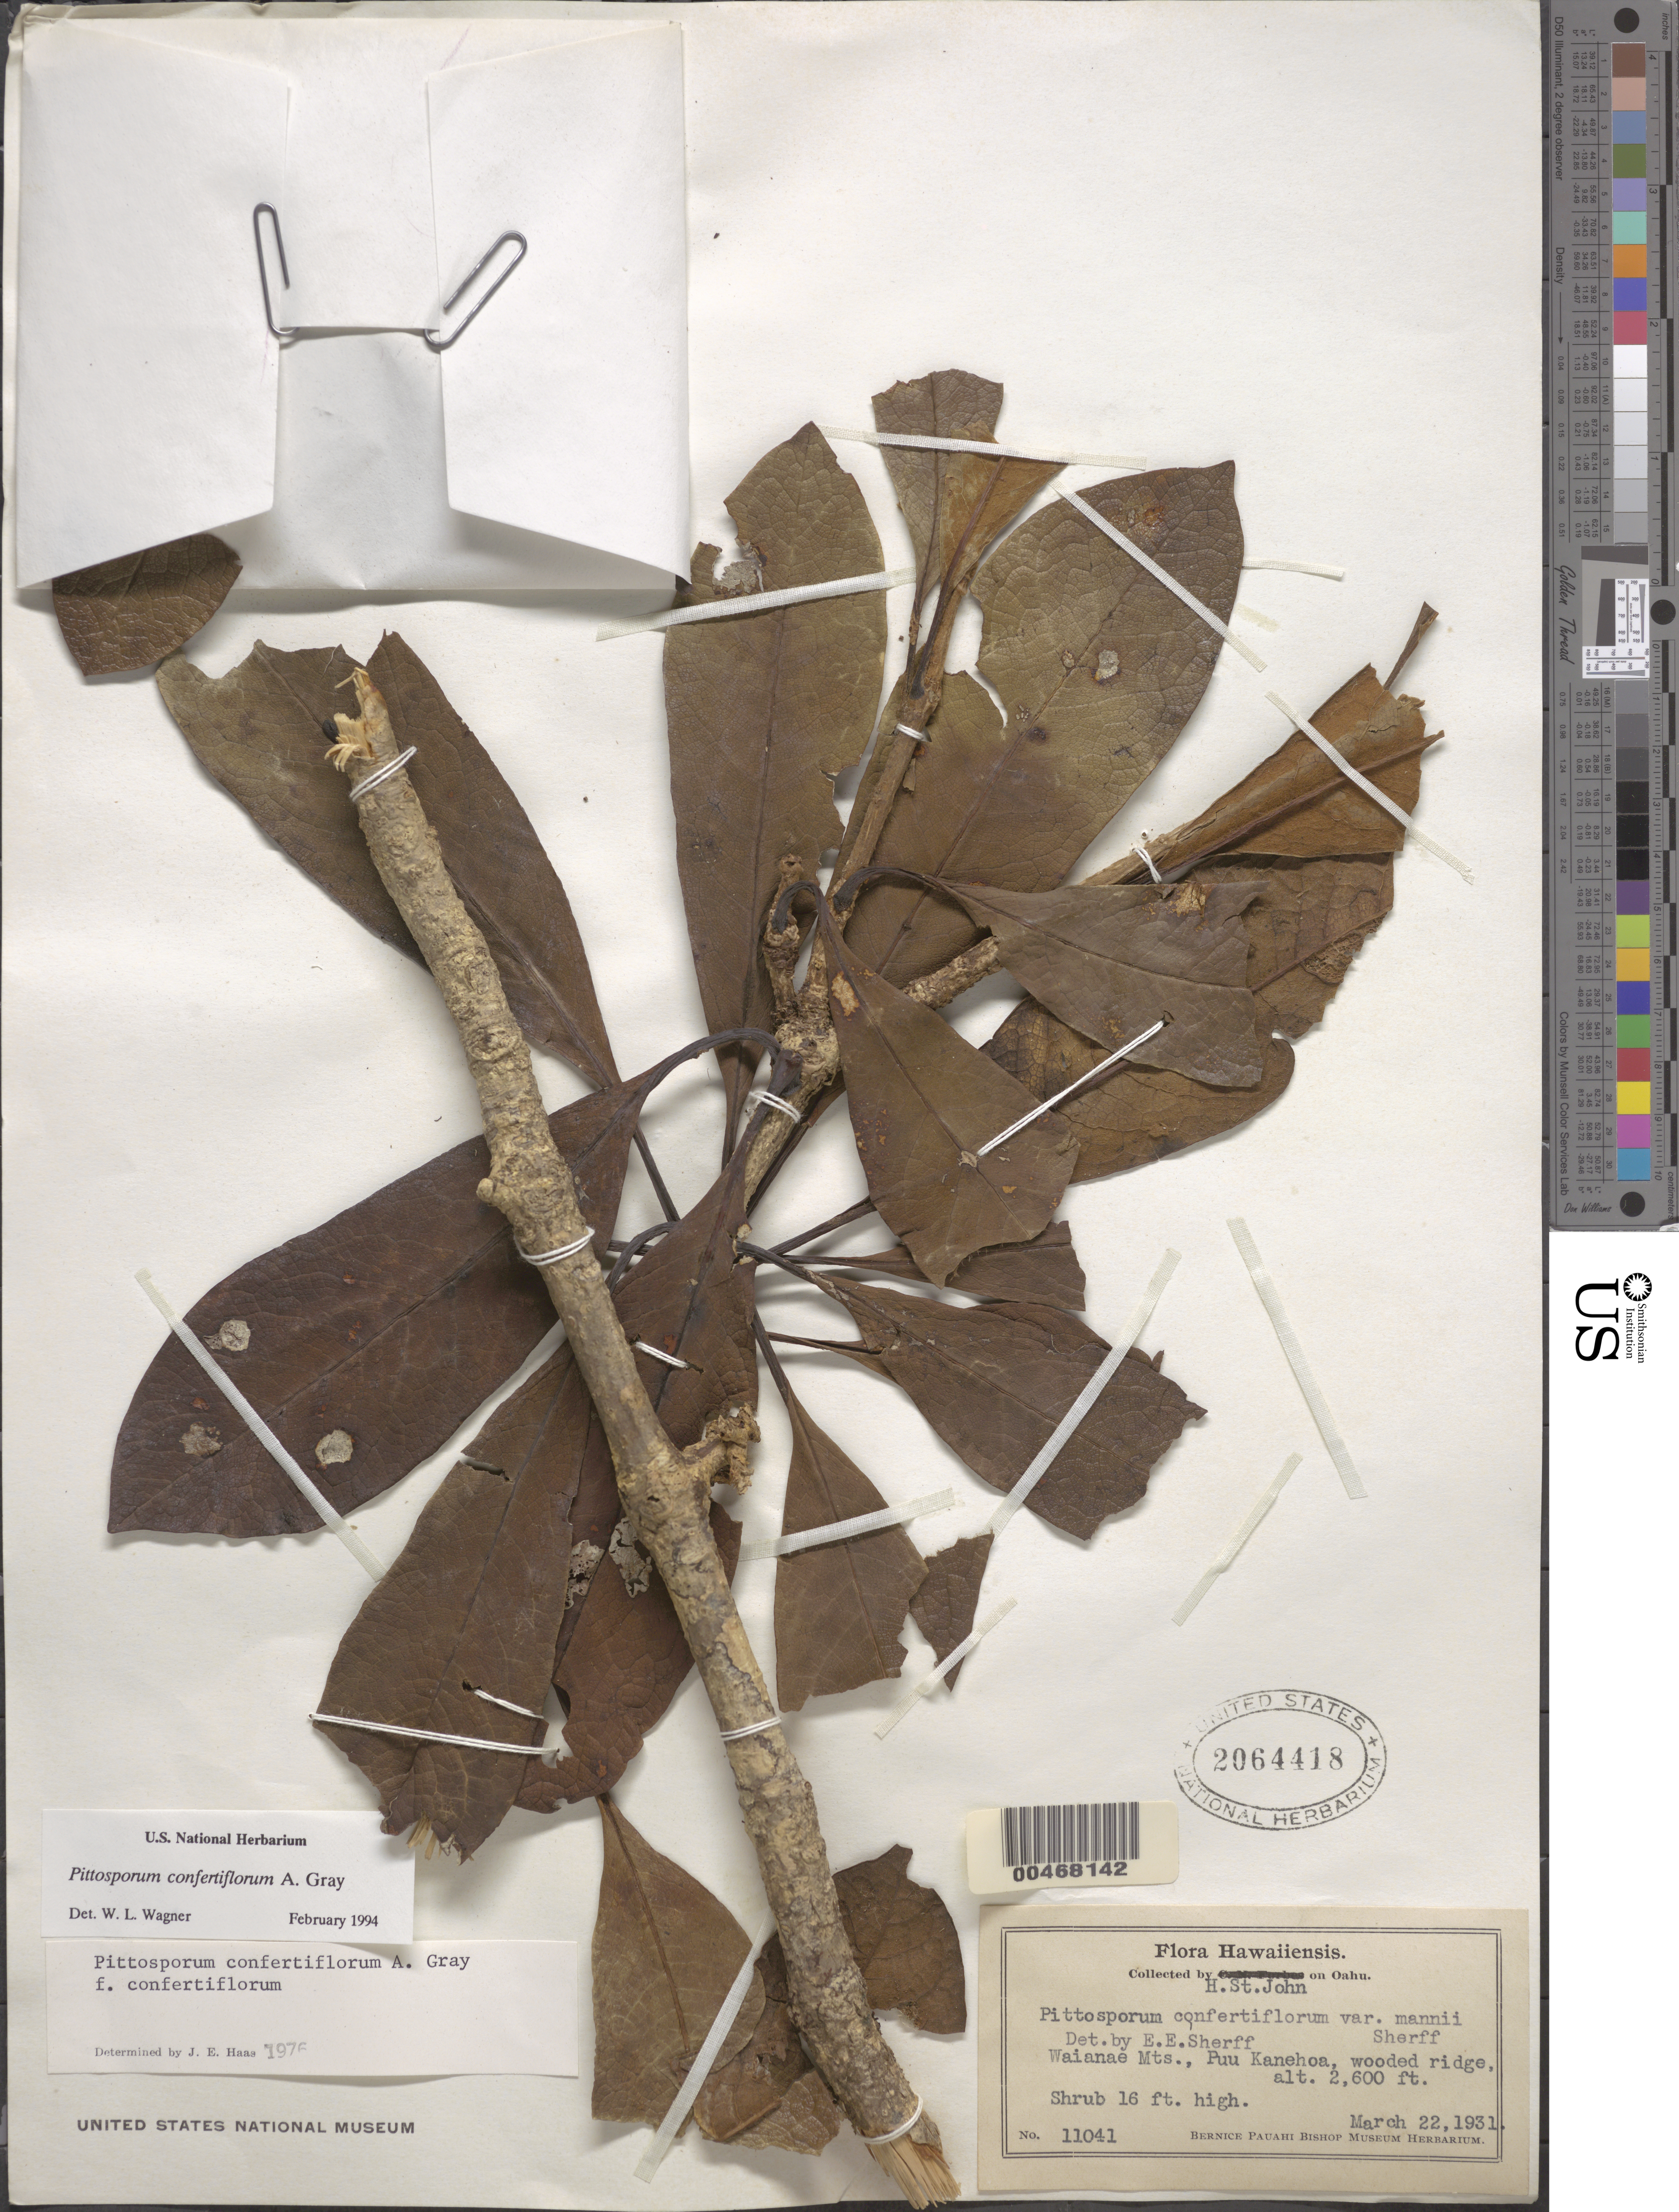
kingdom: Plantae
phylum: Tracheophyta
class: Magnoliopsida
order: Apiales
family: Pittosporaceae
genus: Pittosporum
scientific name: Pittosporum confertiflorum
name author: A. Gray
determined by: Wagner, W. L., (BOT), Smithsonian Institution - National Museum of Natural History (UNITED STATES)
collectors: H. St. John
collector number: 11041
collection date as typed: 22 Mar 1931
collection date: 1931-03-22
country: United States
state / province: Hawaii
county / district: Honolulu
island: Oahu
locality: Waianae Mts., Puu Kanehoa.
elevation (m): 792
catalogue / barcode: US 2064418